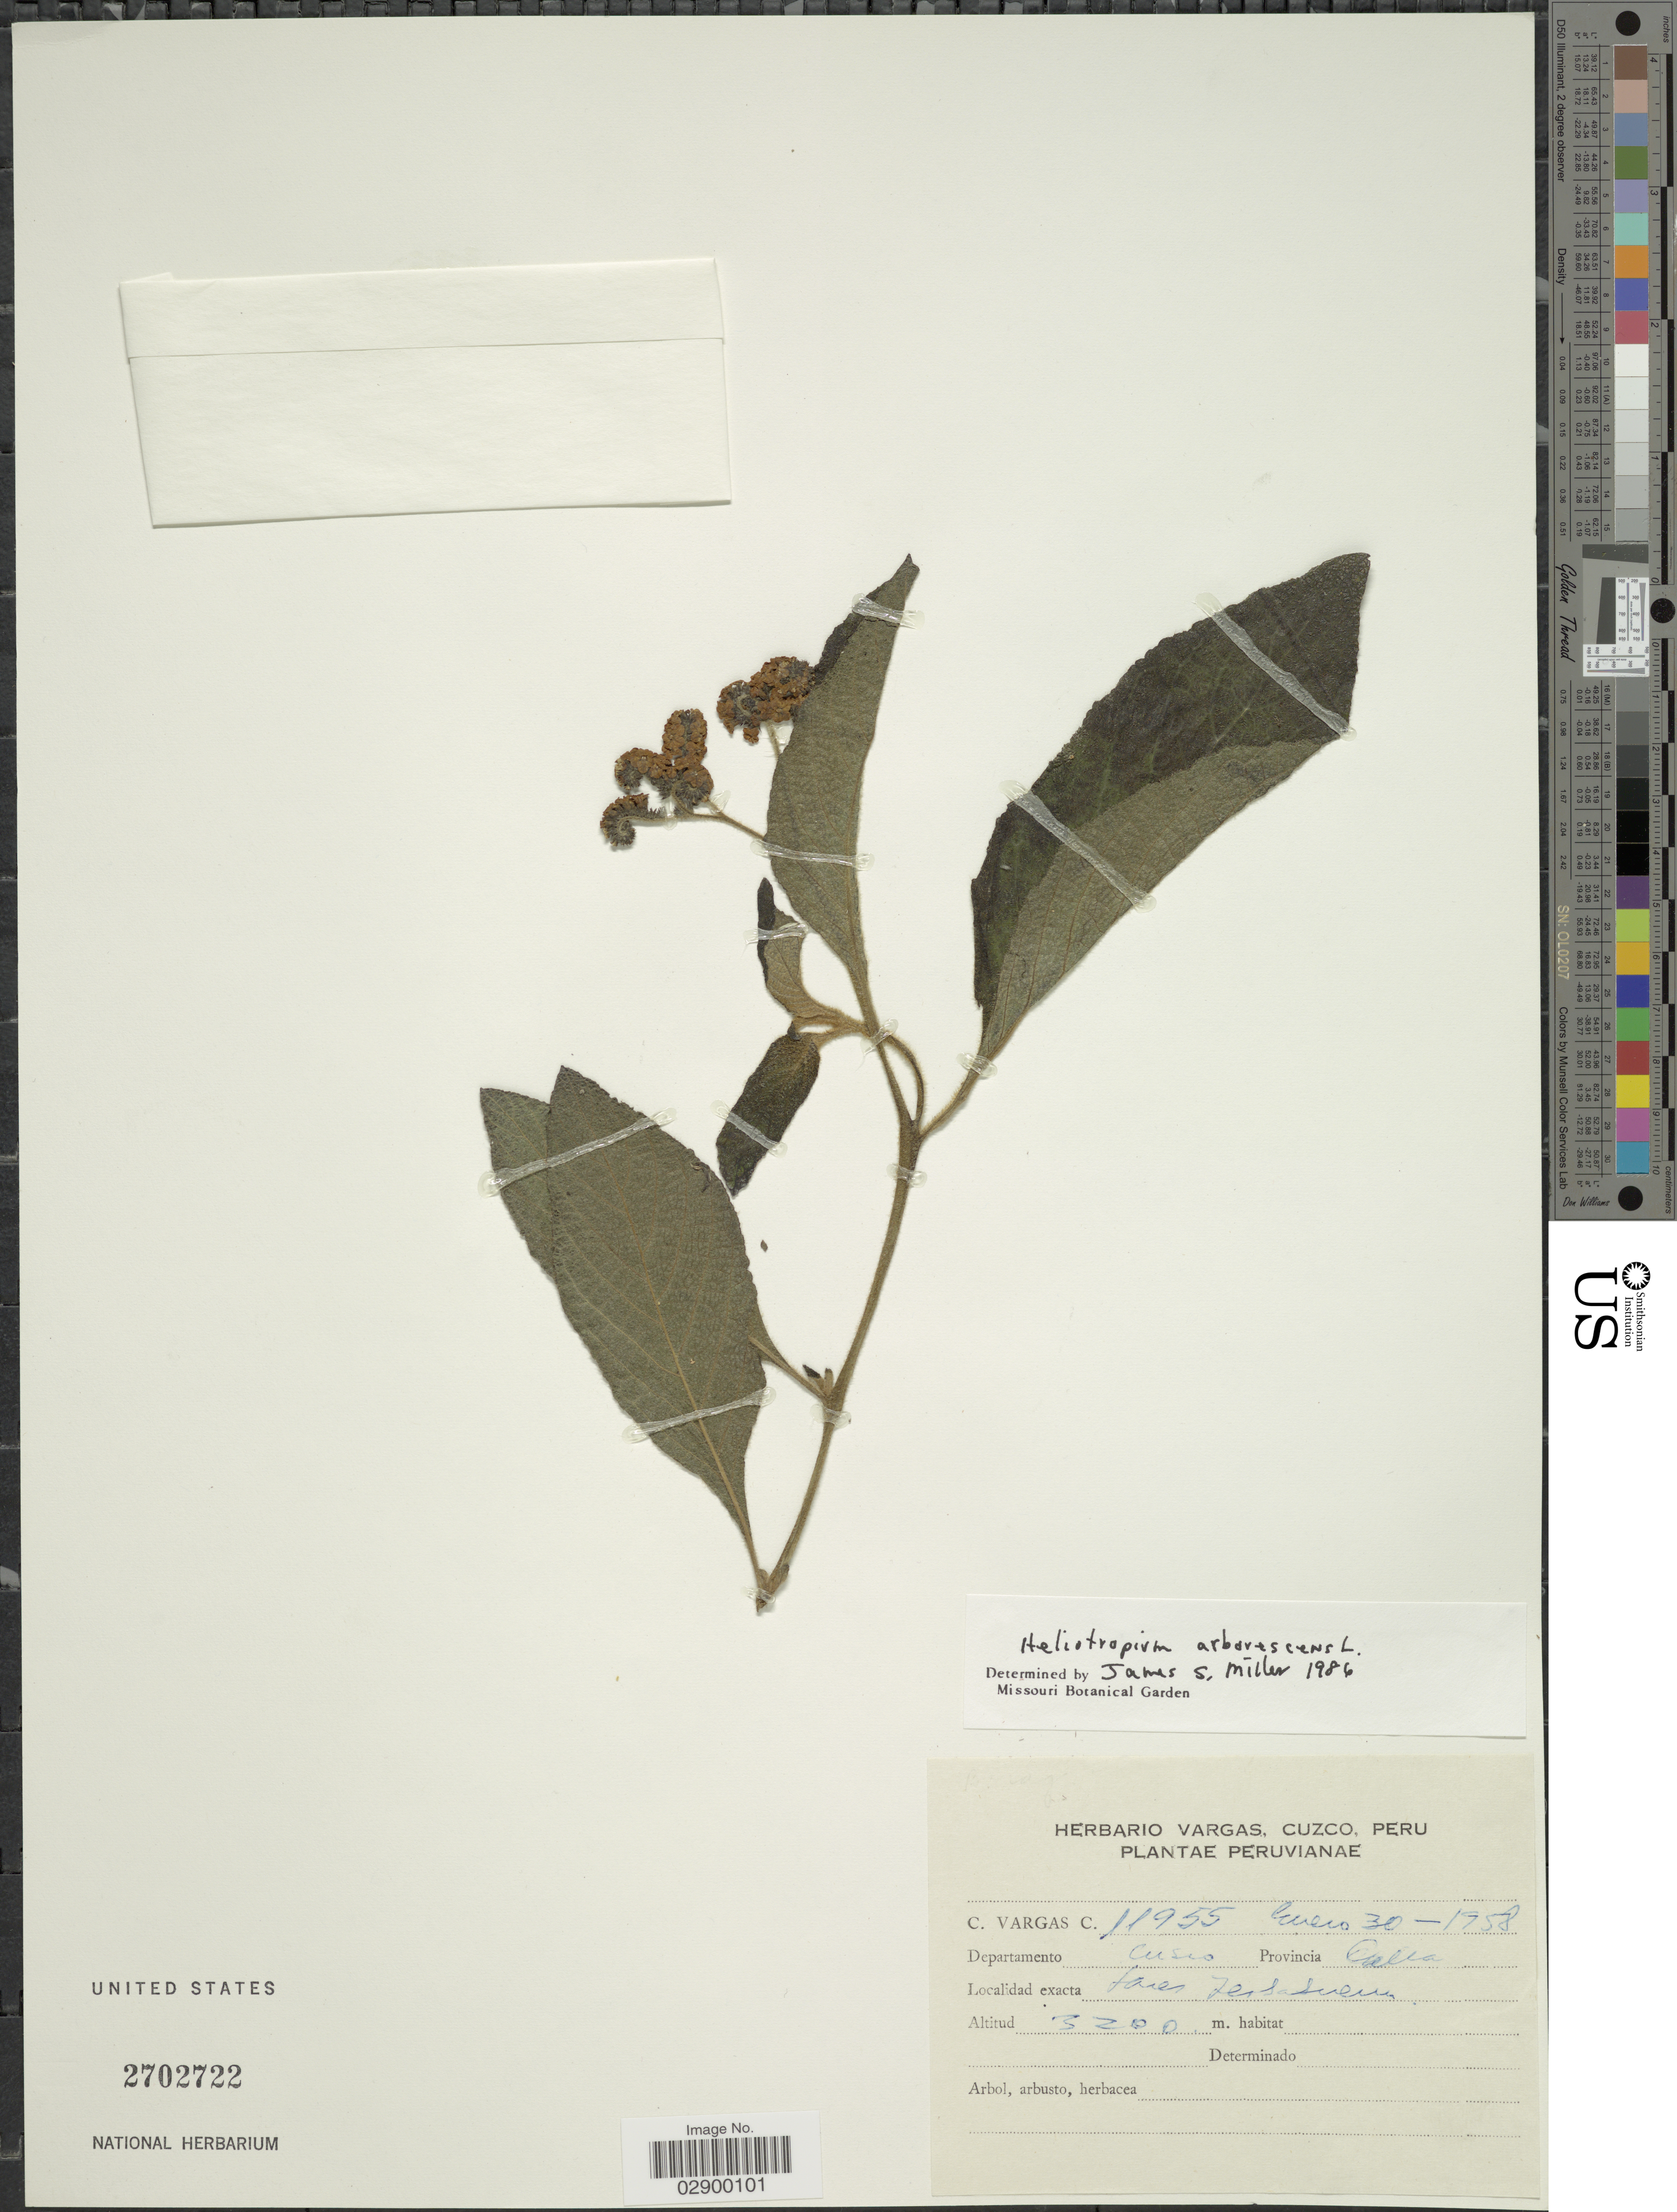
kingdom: Plantae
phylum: Tracheophyta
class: Magnoliopsida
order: Boraginales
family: Heliotropiaceae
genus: Heliotropium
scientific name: Heliotropium arborescens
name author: L.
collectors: C. Vargas Calderón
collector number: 11955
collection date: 1958-01-30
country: Peru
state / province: Cusco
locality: Lares - Yerbabuena, Provincia Calca, Departamento Cusco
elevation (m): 3200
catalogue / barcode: US 2702722